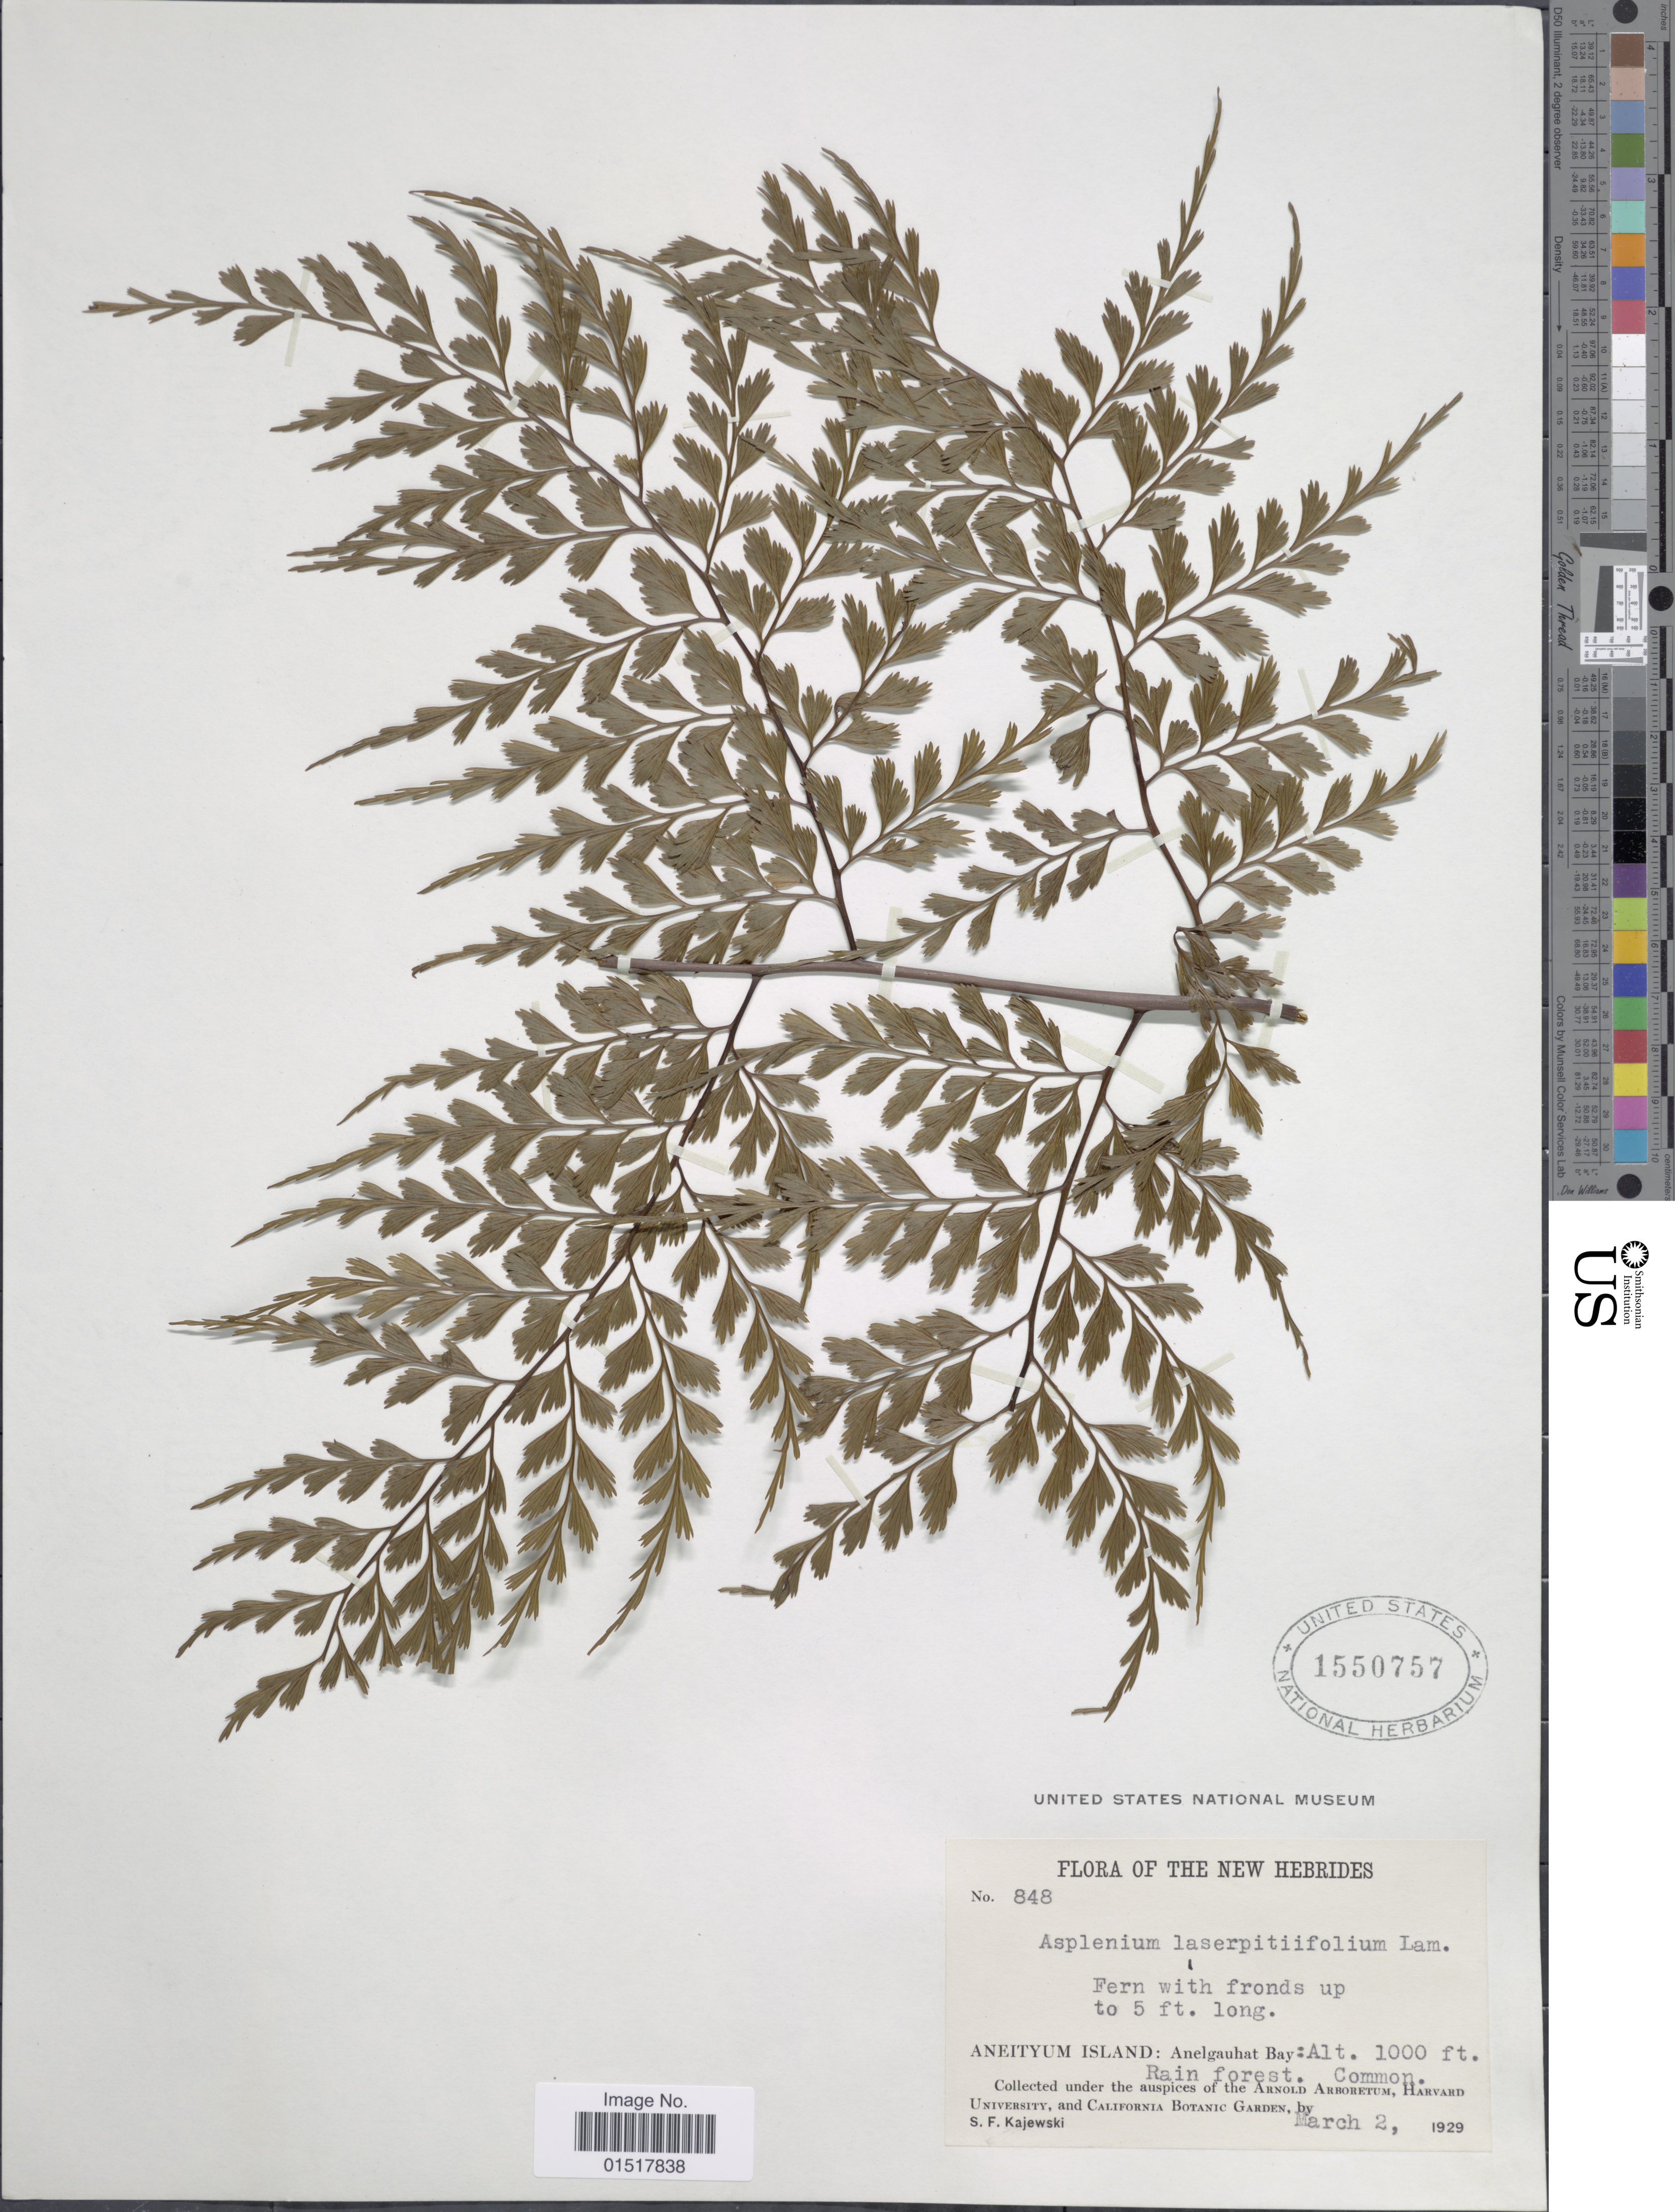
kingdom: Plantae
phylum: Tracheophyta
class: Polypodiopsida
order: Polypodiales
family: Aspleniaceae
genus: Asplenium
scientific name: Asplenium laserpitiifolium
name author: Lam.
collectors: S. Kajewski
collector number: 848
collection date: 1929-03-02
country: Vanuatu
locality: New Hebrides. Aneityum Island: Anelgauhat Bay.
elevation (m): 305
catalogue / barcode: US 1550757